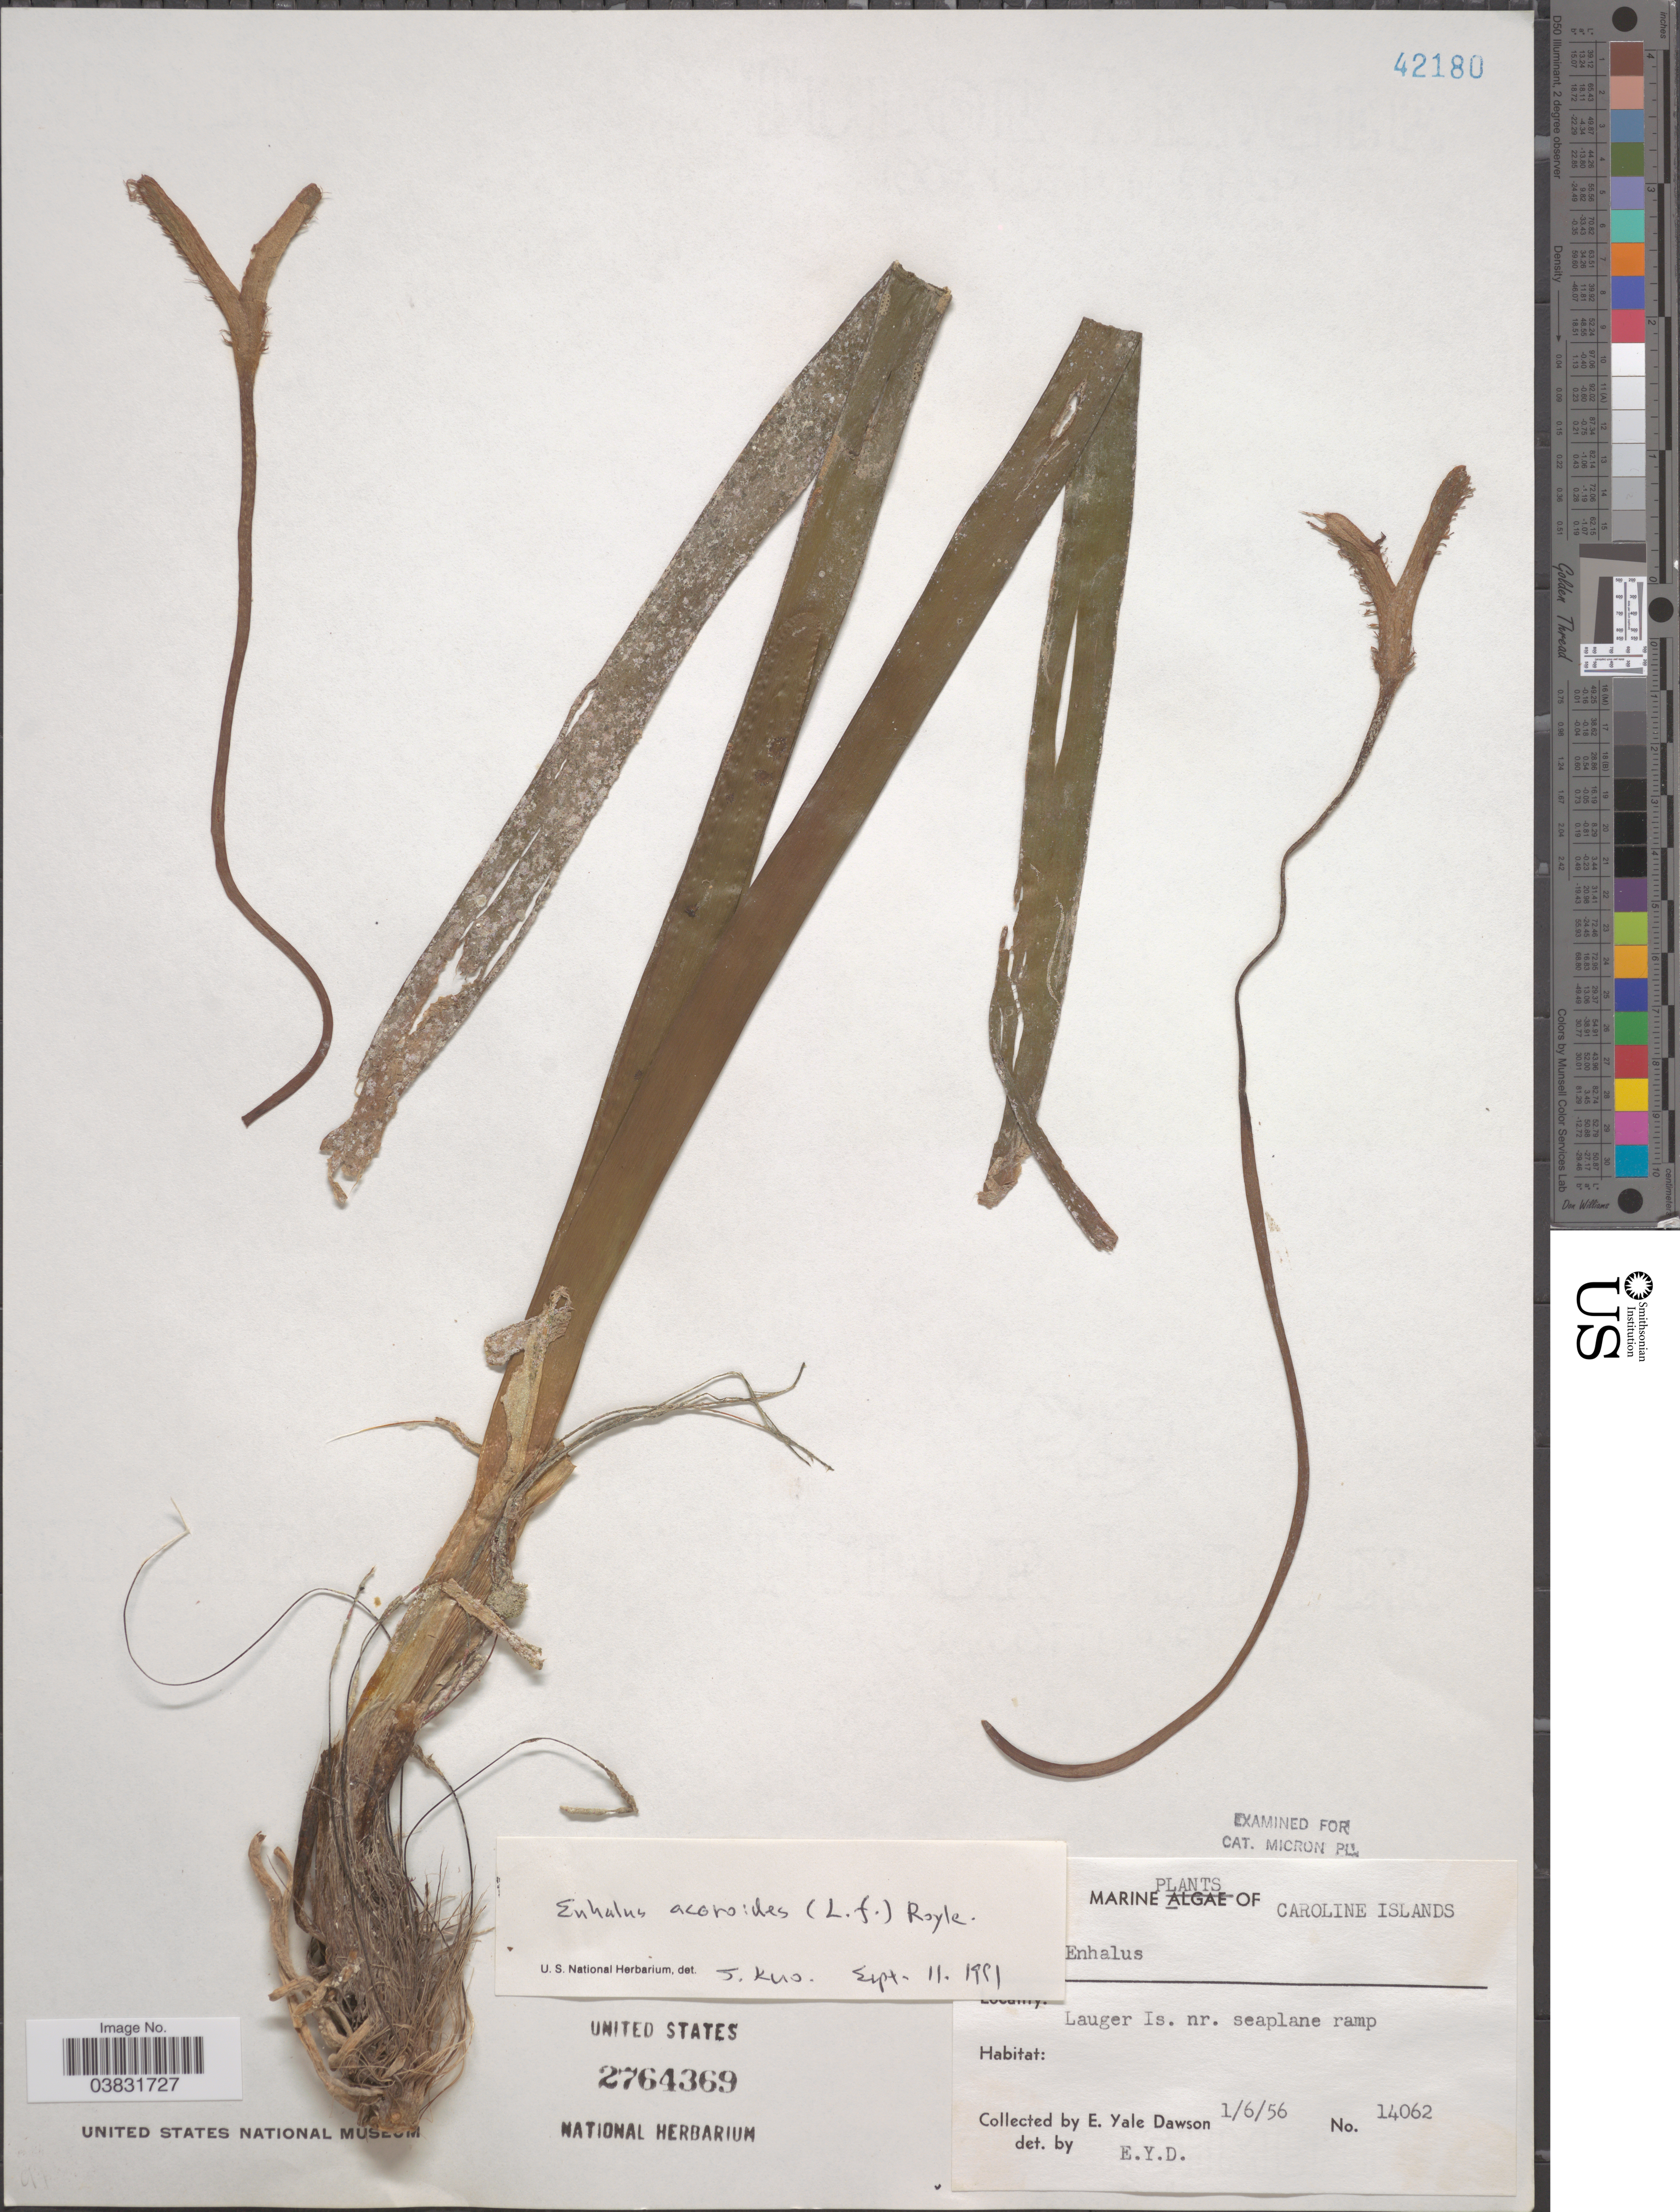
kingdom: Plantae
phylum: Tracheophyta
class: Liliopsida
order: Alismatales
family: Hydrocharitaceae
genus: Enhalus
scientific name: Enhalus acoroides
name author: (L. f.) Royle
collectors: N. Yensen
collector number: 14062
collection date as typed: Transcribed d/m/y: 1/6/56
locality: Caroline Islands. Lauger Is., nr. seaplane ramp.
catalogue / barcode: US 2764369